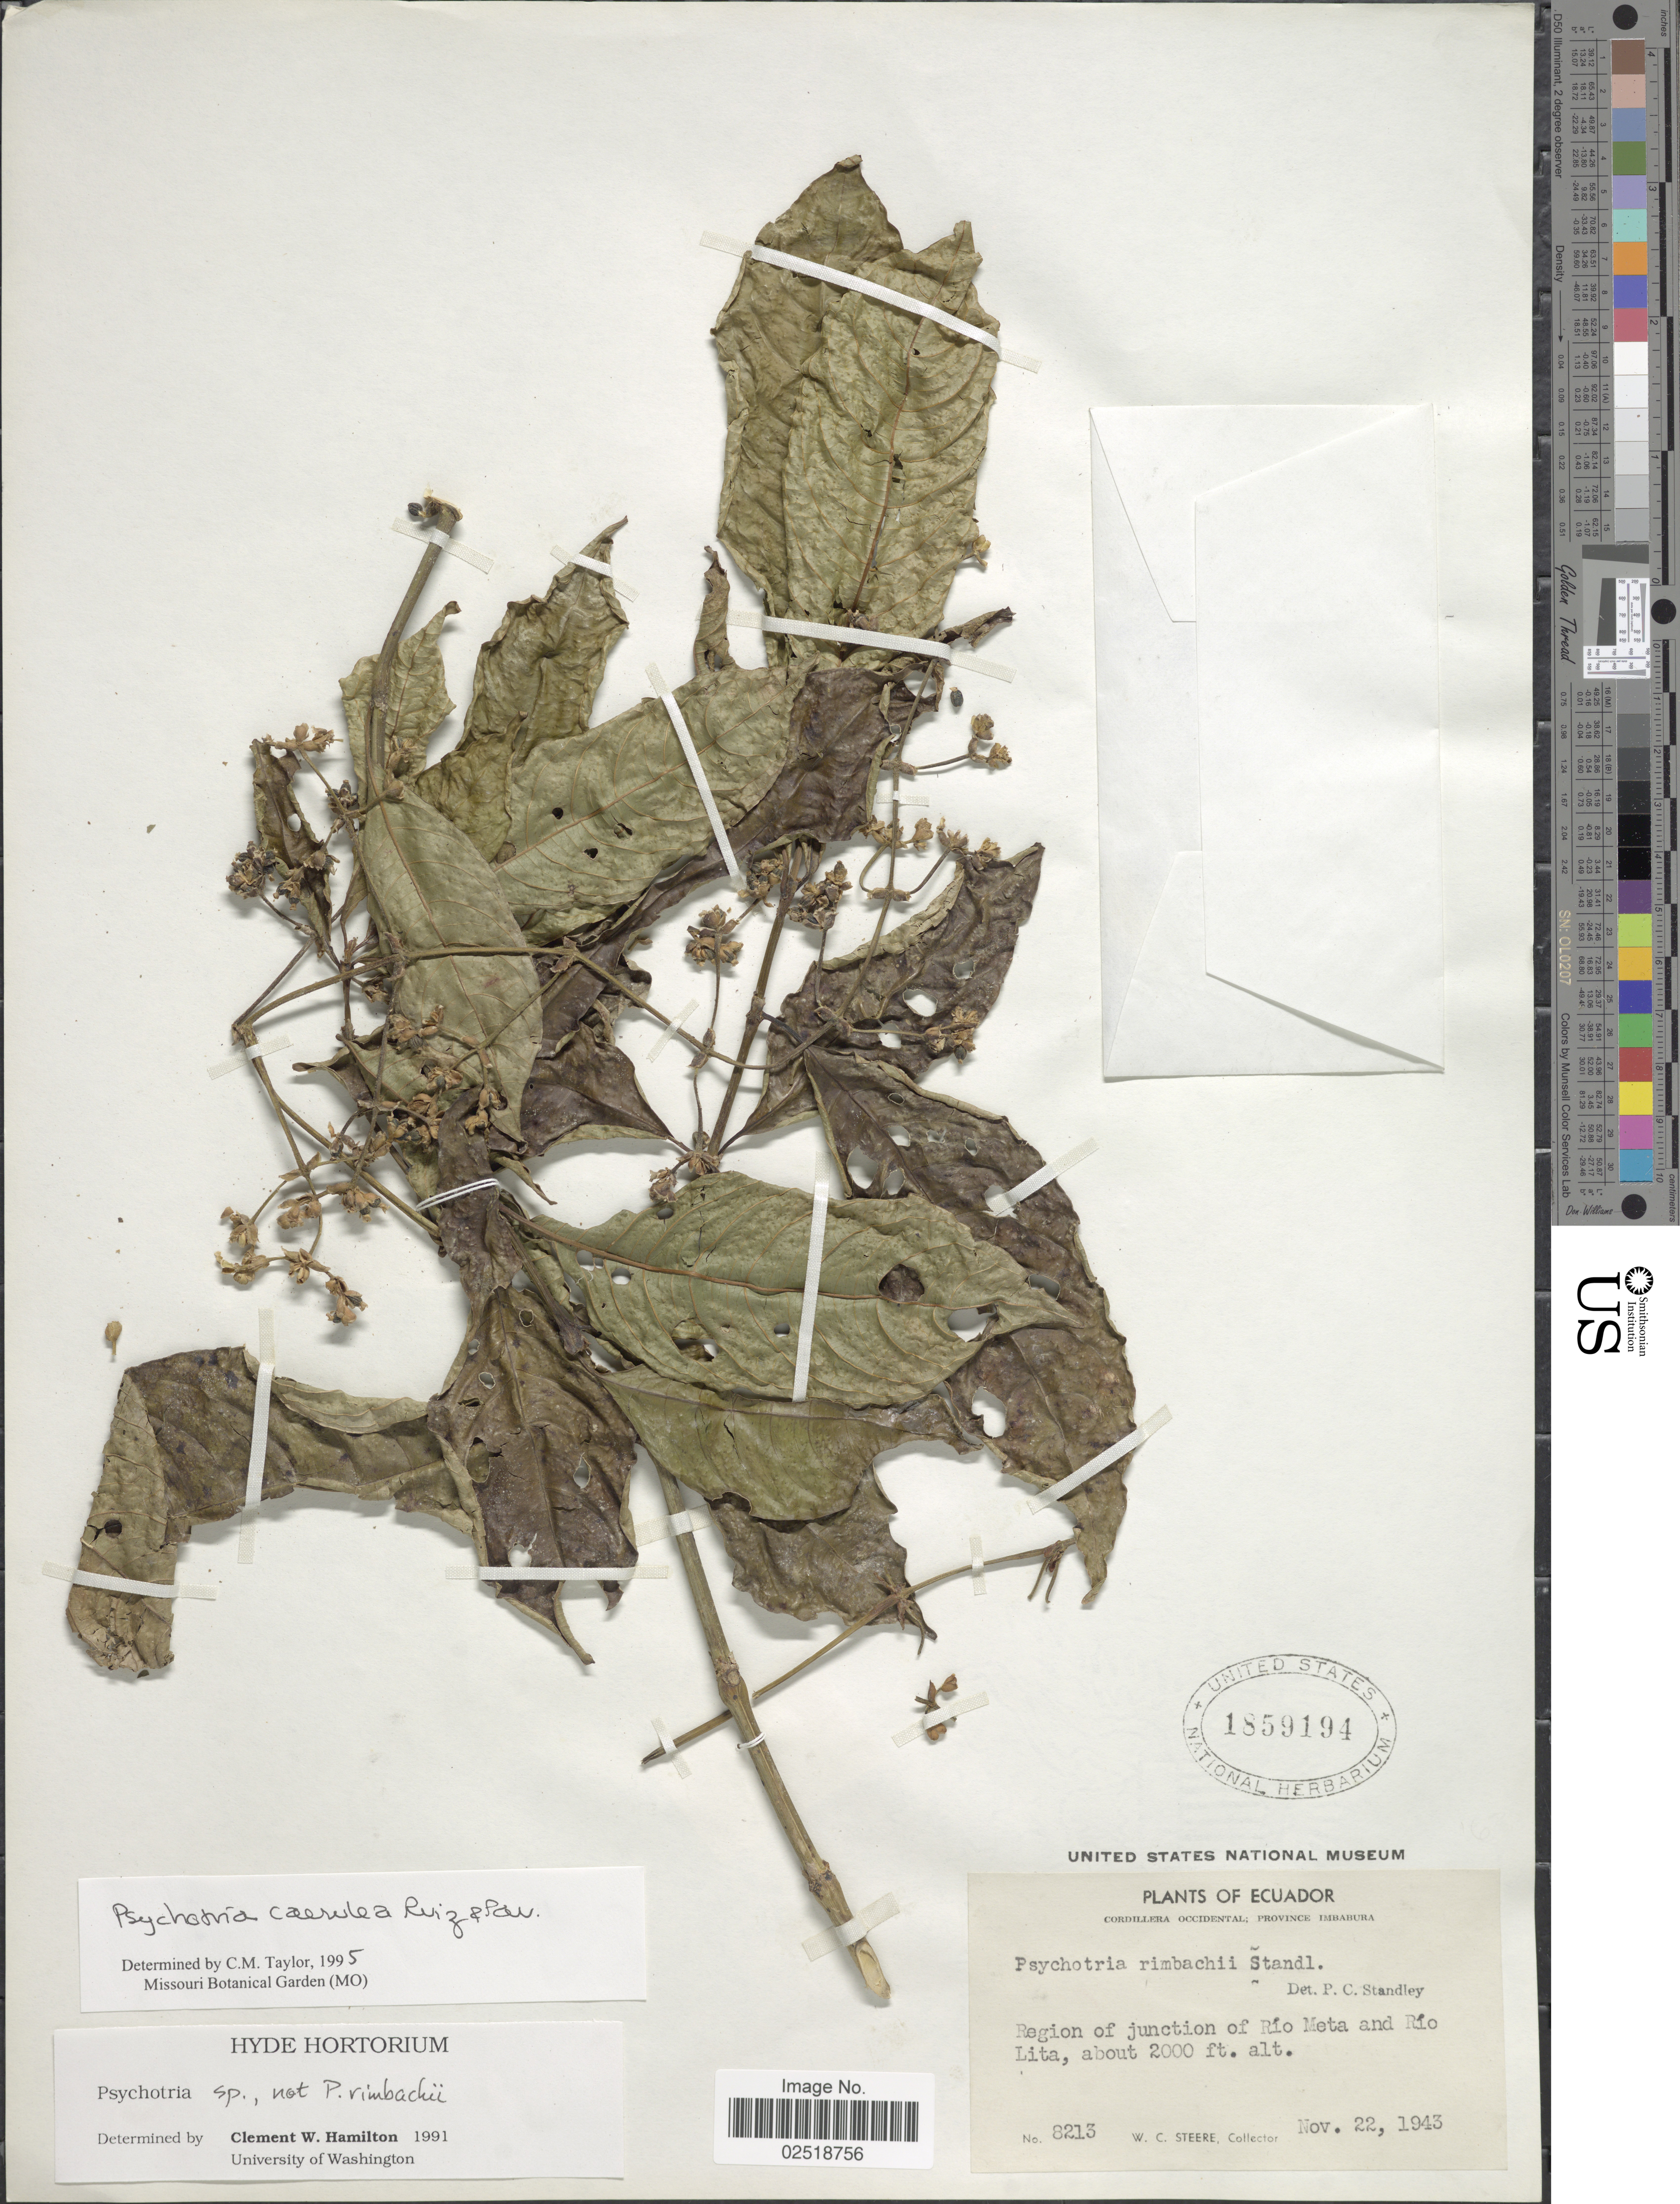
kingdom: Plantae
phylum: Tracheophyta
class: Magnoliopsida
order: Gentianales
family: Rubiaceae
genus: Psychotria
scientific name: Psychotria caerulea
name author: Ruiz & Pav.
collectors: W. C. Steere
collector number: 8213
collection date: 1943-11-22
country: Ecuador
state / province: Imbabura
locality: Cordillera Occidental, Region of junction of Río Meta and Río Lita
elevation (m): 610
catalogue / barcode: US 1859194